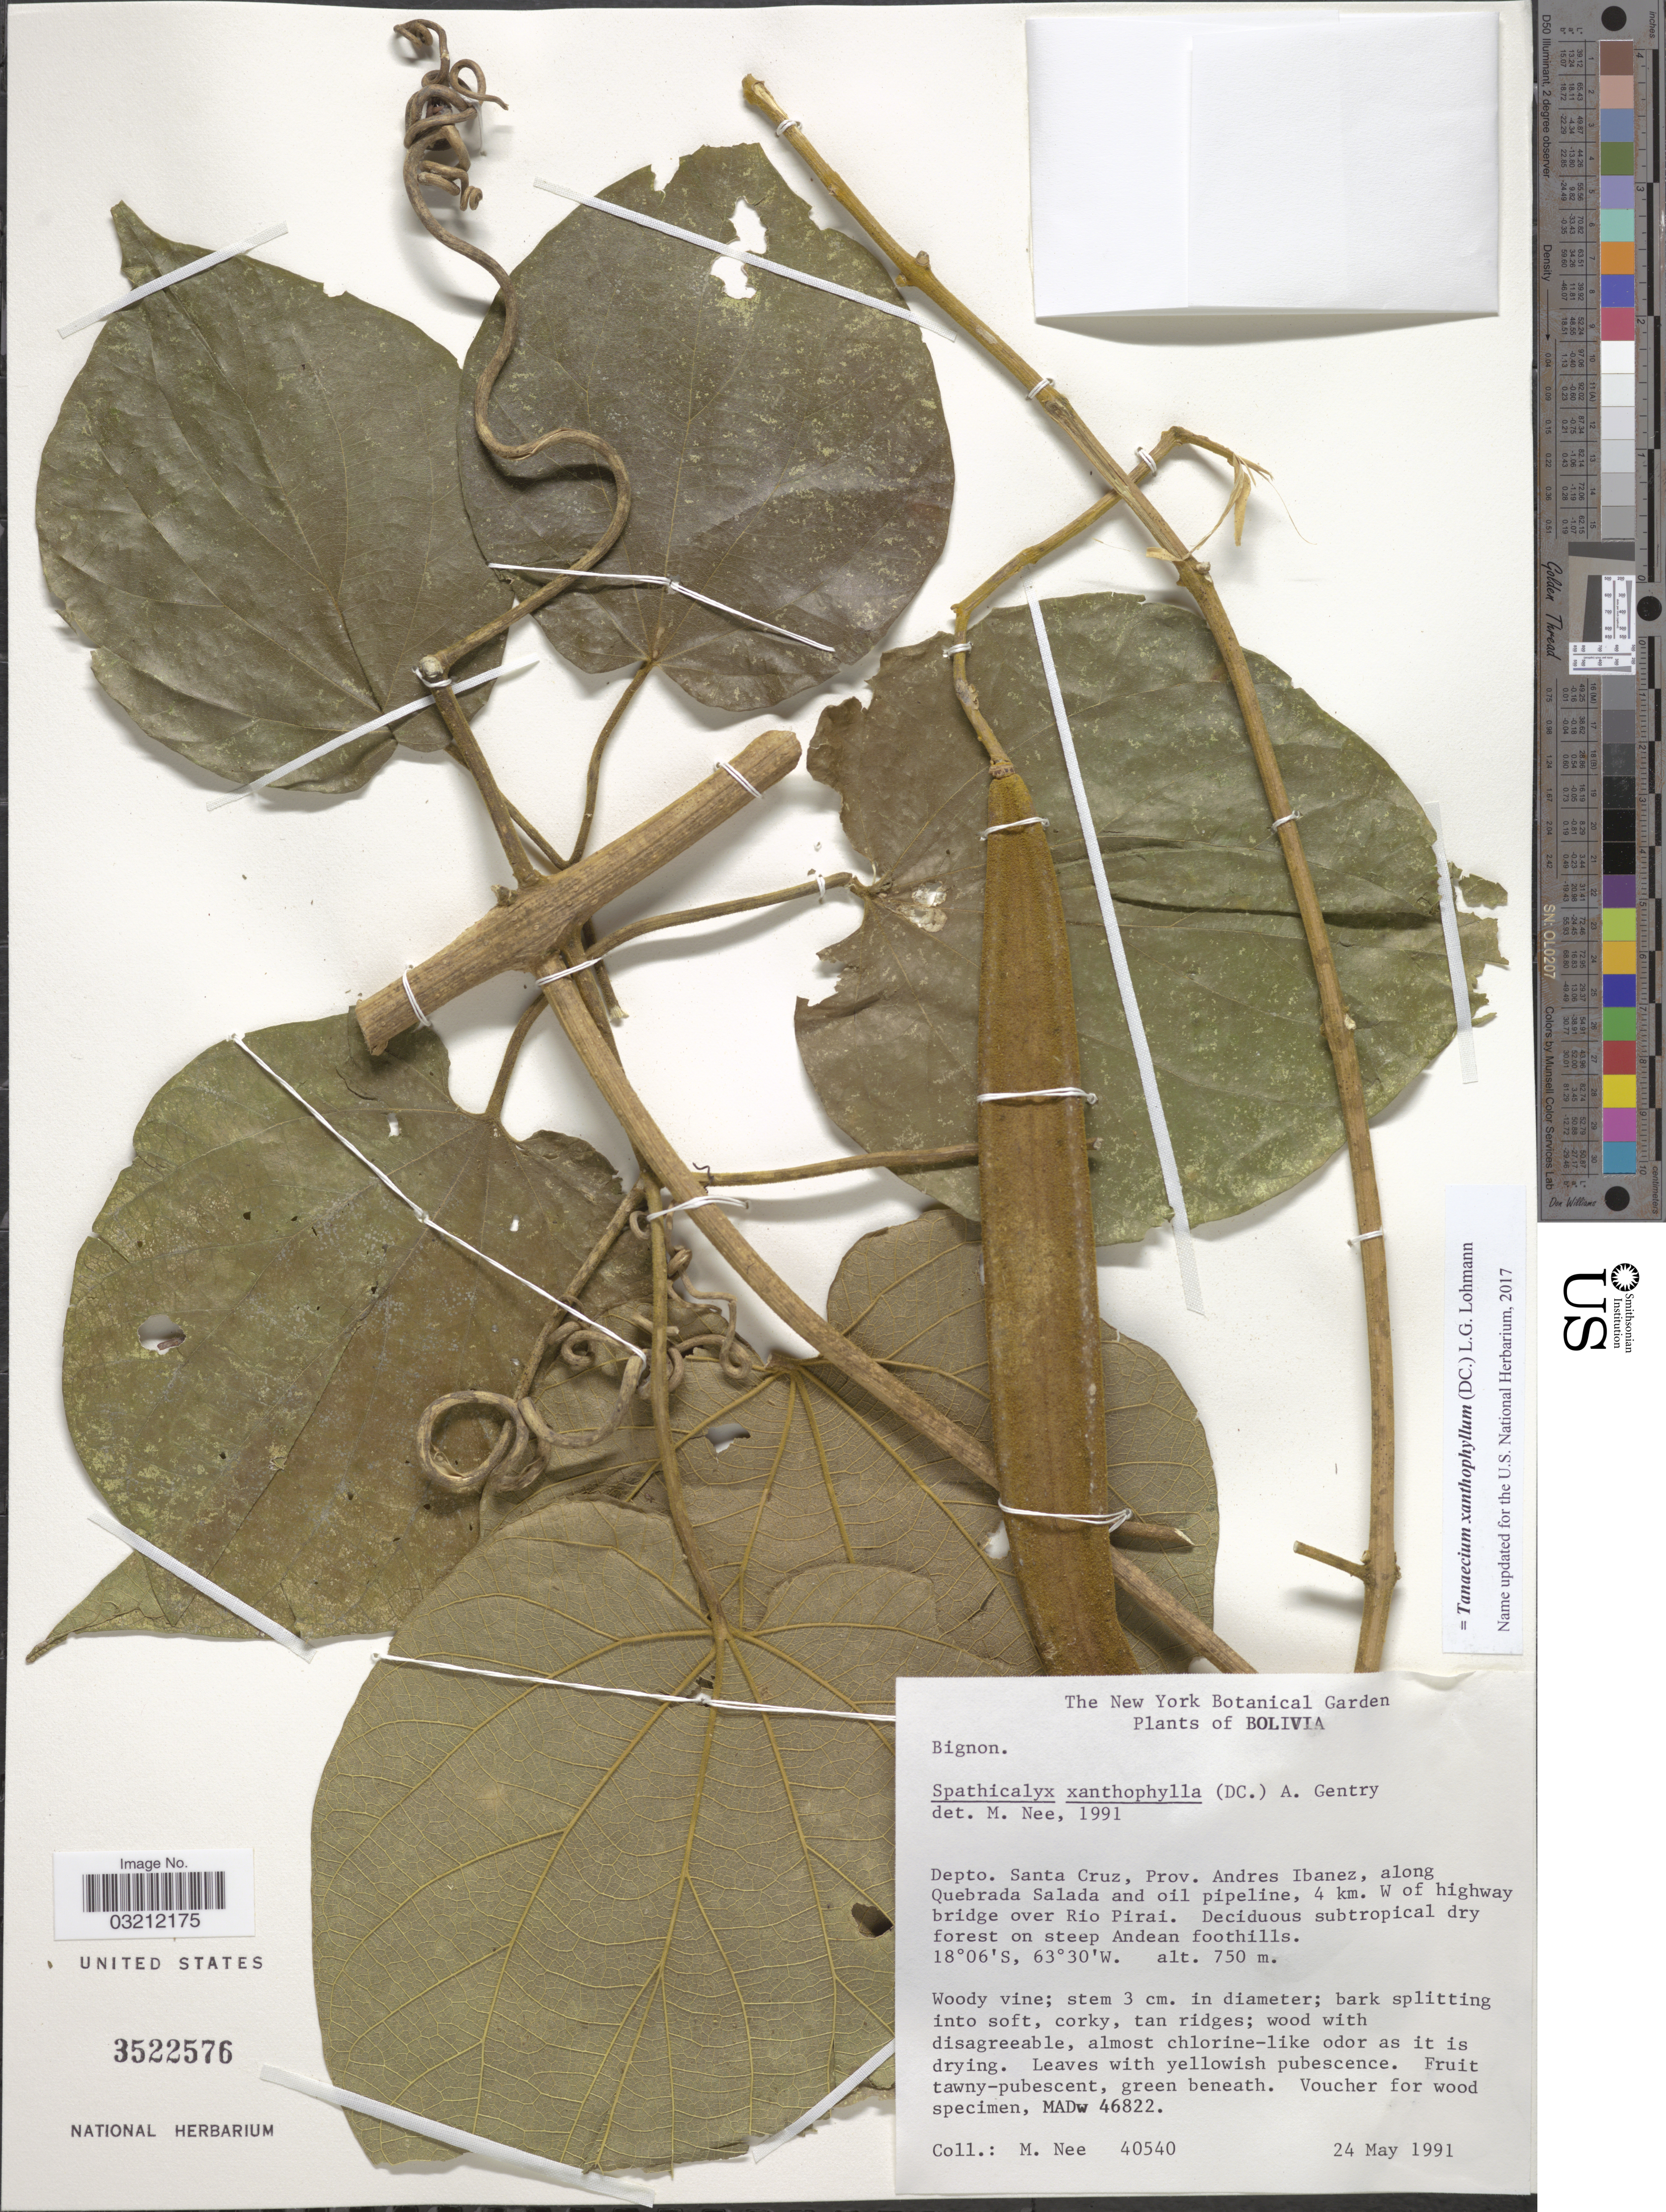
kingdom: Plantae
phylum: Tracheophyta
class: Magnoliopsida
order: Lamiales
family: Bignoniaceae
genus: Tanaecium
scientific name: Tanaecium xanthophyllum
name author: (DC.) L.G. Lohmann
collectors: M. Nee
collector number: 40540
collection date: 1991-05-24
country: Bolivia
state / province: Santa Cruz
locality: Depto. Santa Cruz, Prov. Andres Ibanez, along Quebrada Salada and oil pipeline, 4 km. W of highway bridge over Rio Pirai.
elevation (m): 750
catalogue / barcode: US 3522576